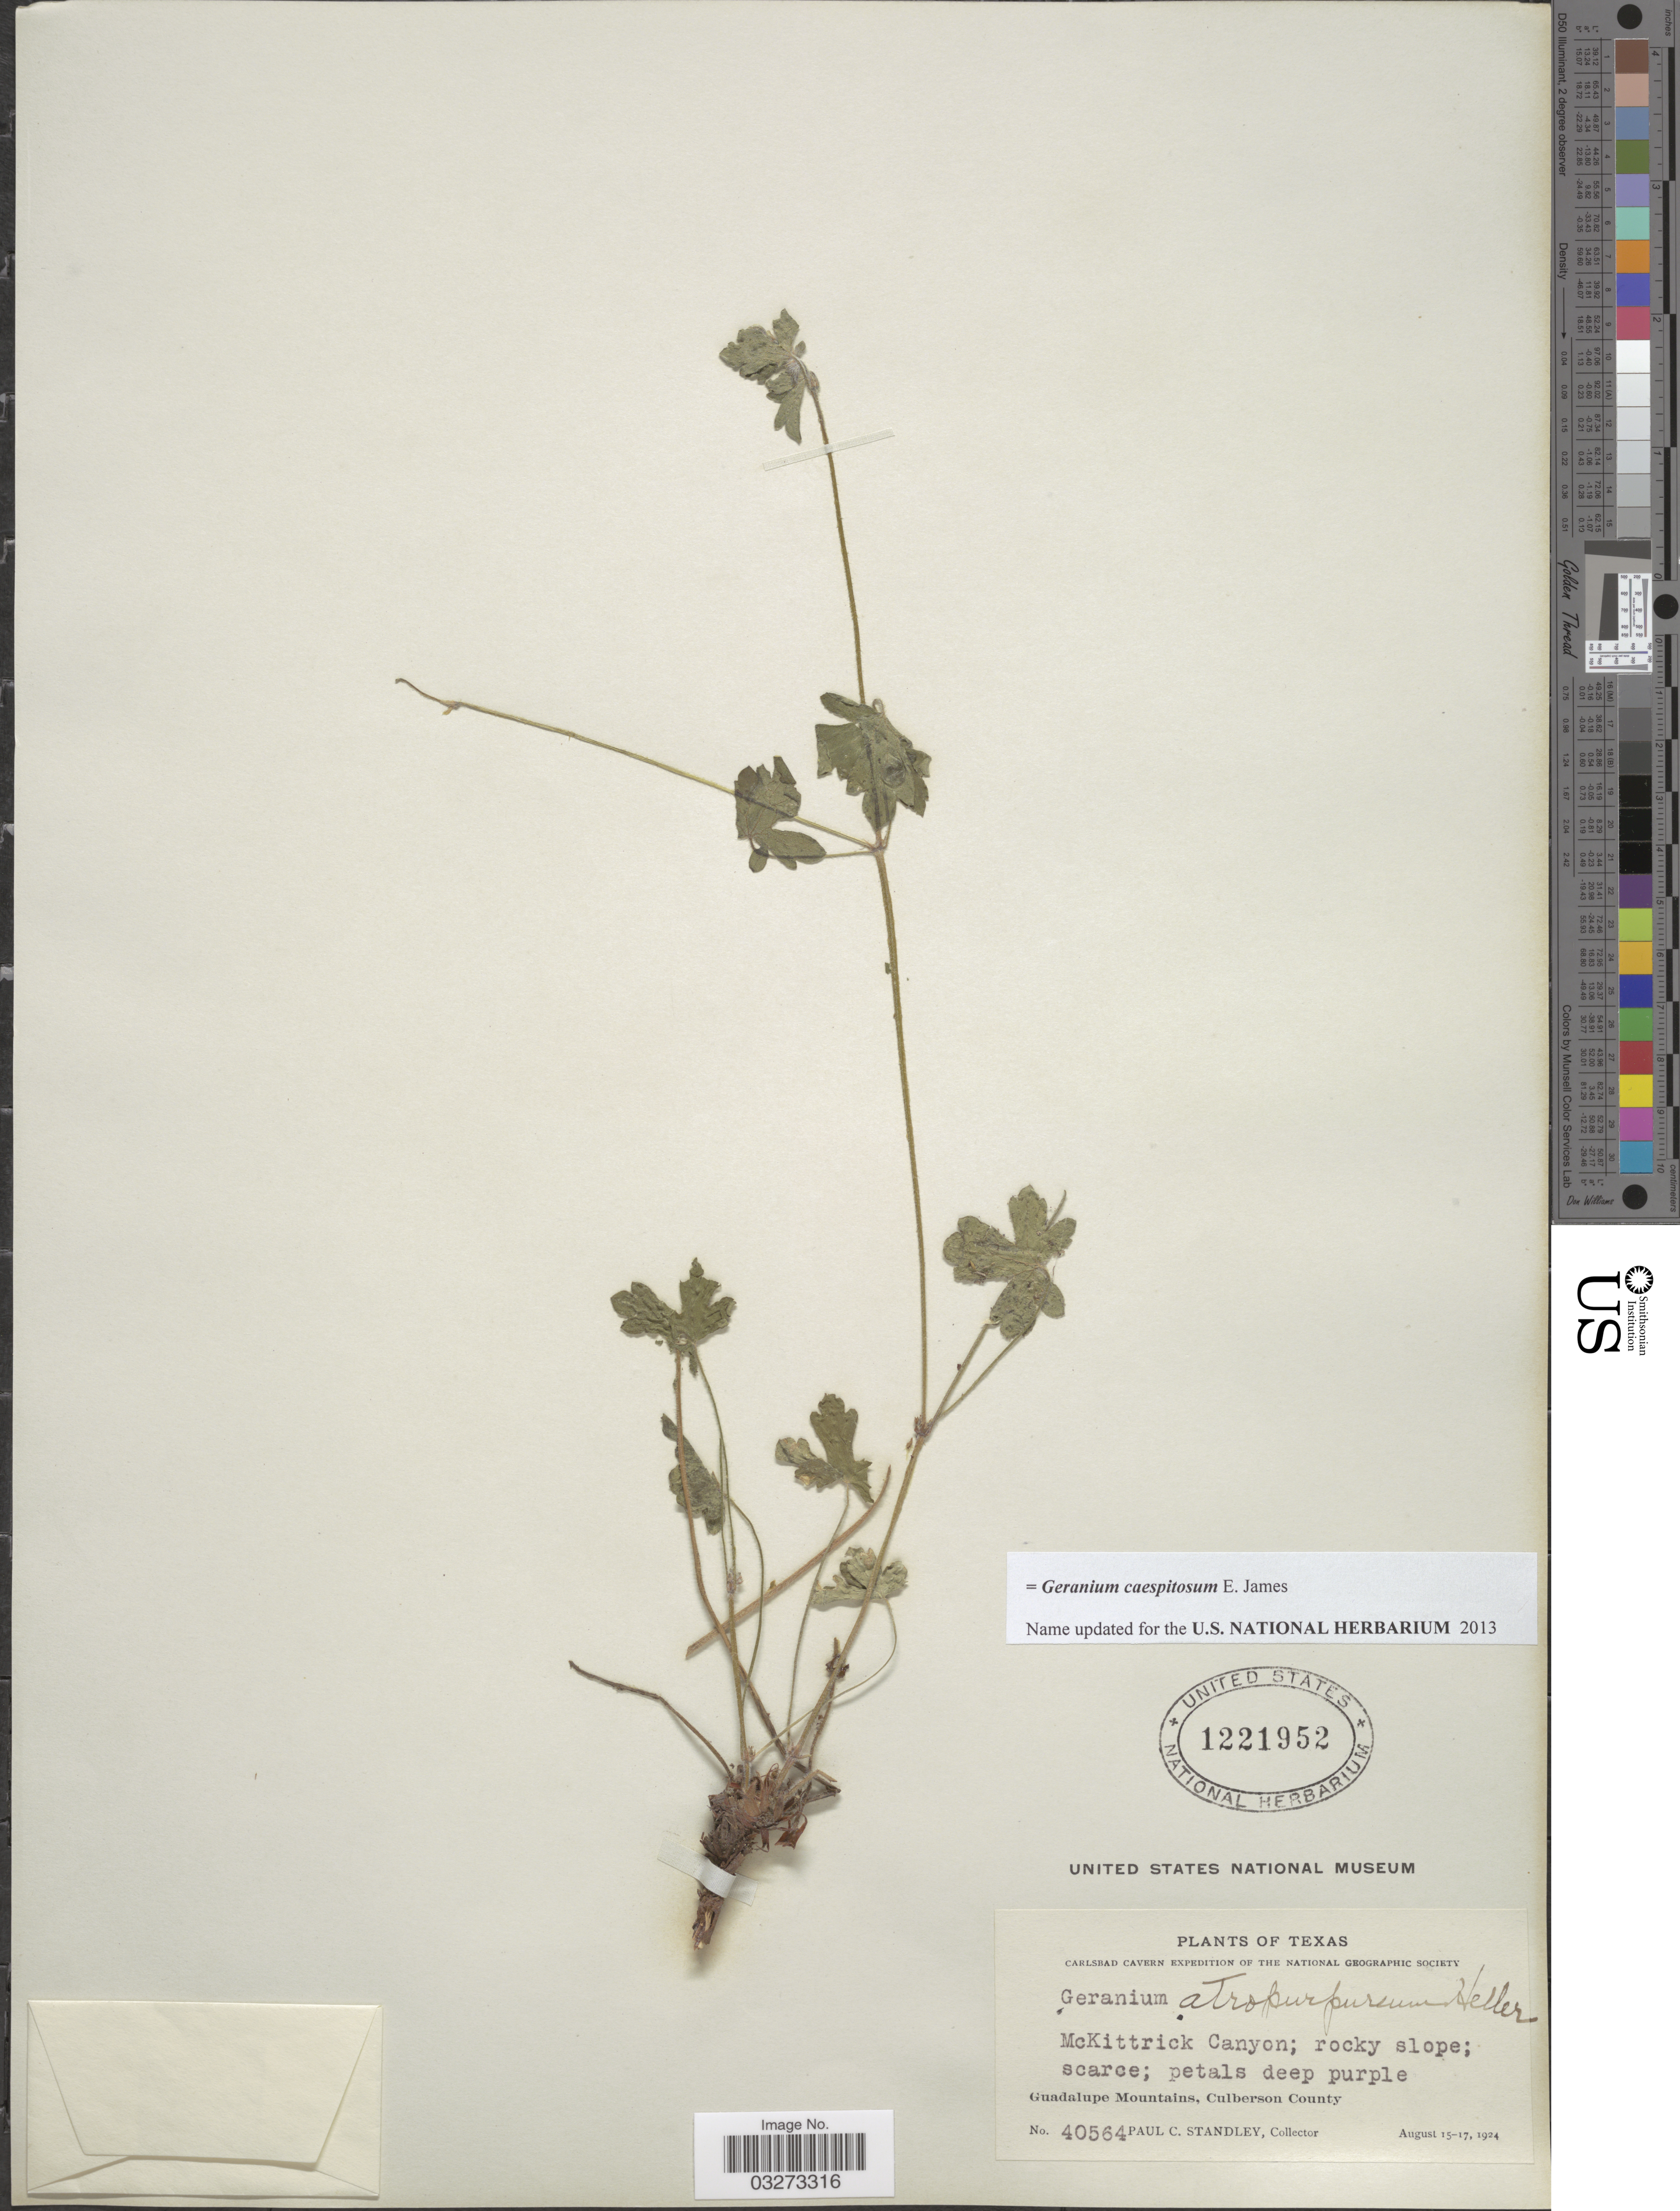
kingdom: Plantae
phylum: Tracheophyta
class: Magnoliopsida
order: Geraniales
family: Geraniaceae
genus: Geranium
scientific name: Geranium caespitosum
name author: E. James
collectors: P. C. Standley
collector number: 40564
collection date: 1924-08-15/1924-08-17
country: United States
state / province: Texas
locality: McKittrick Canyon. Guadalupe Mountains, Culberson County.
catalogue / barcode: US 1221952